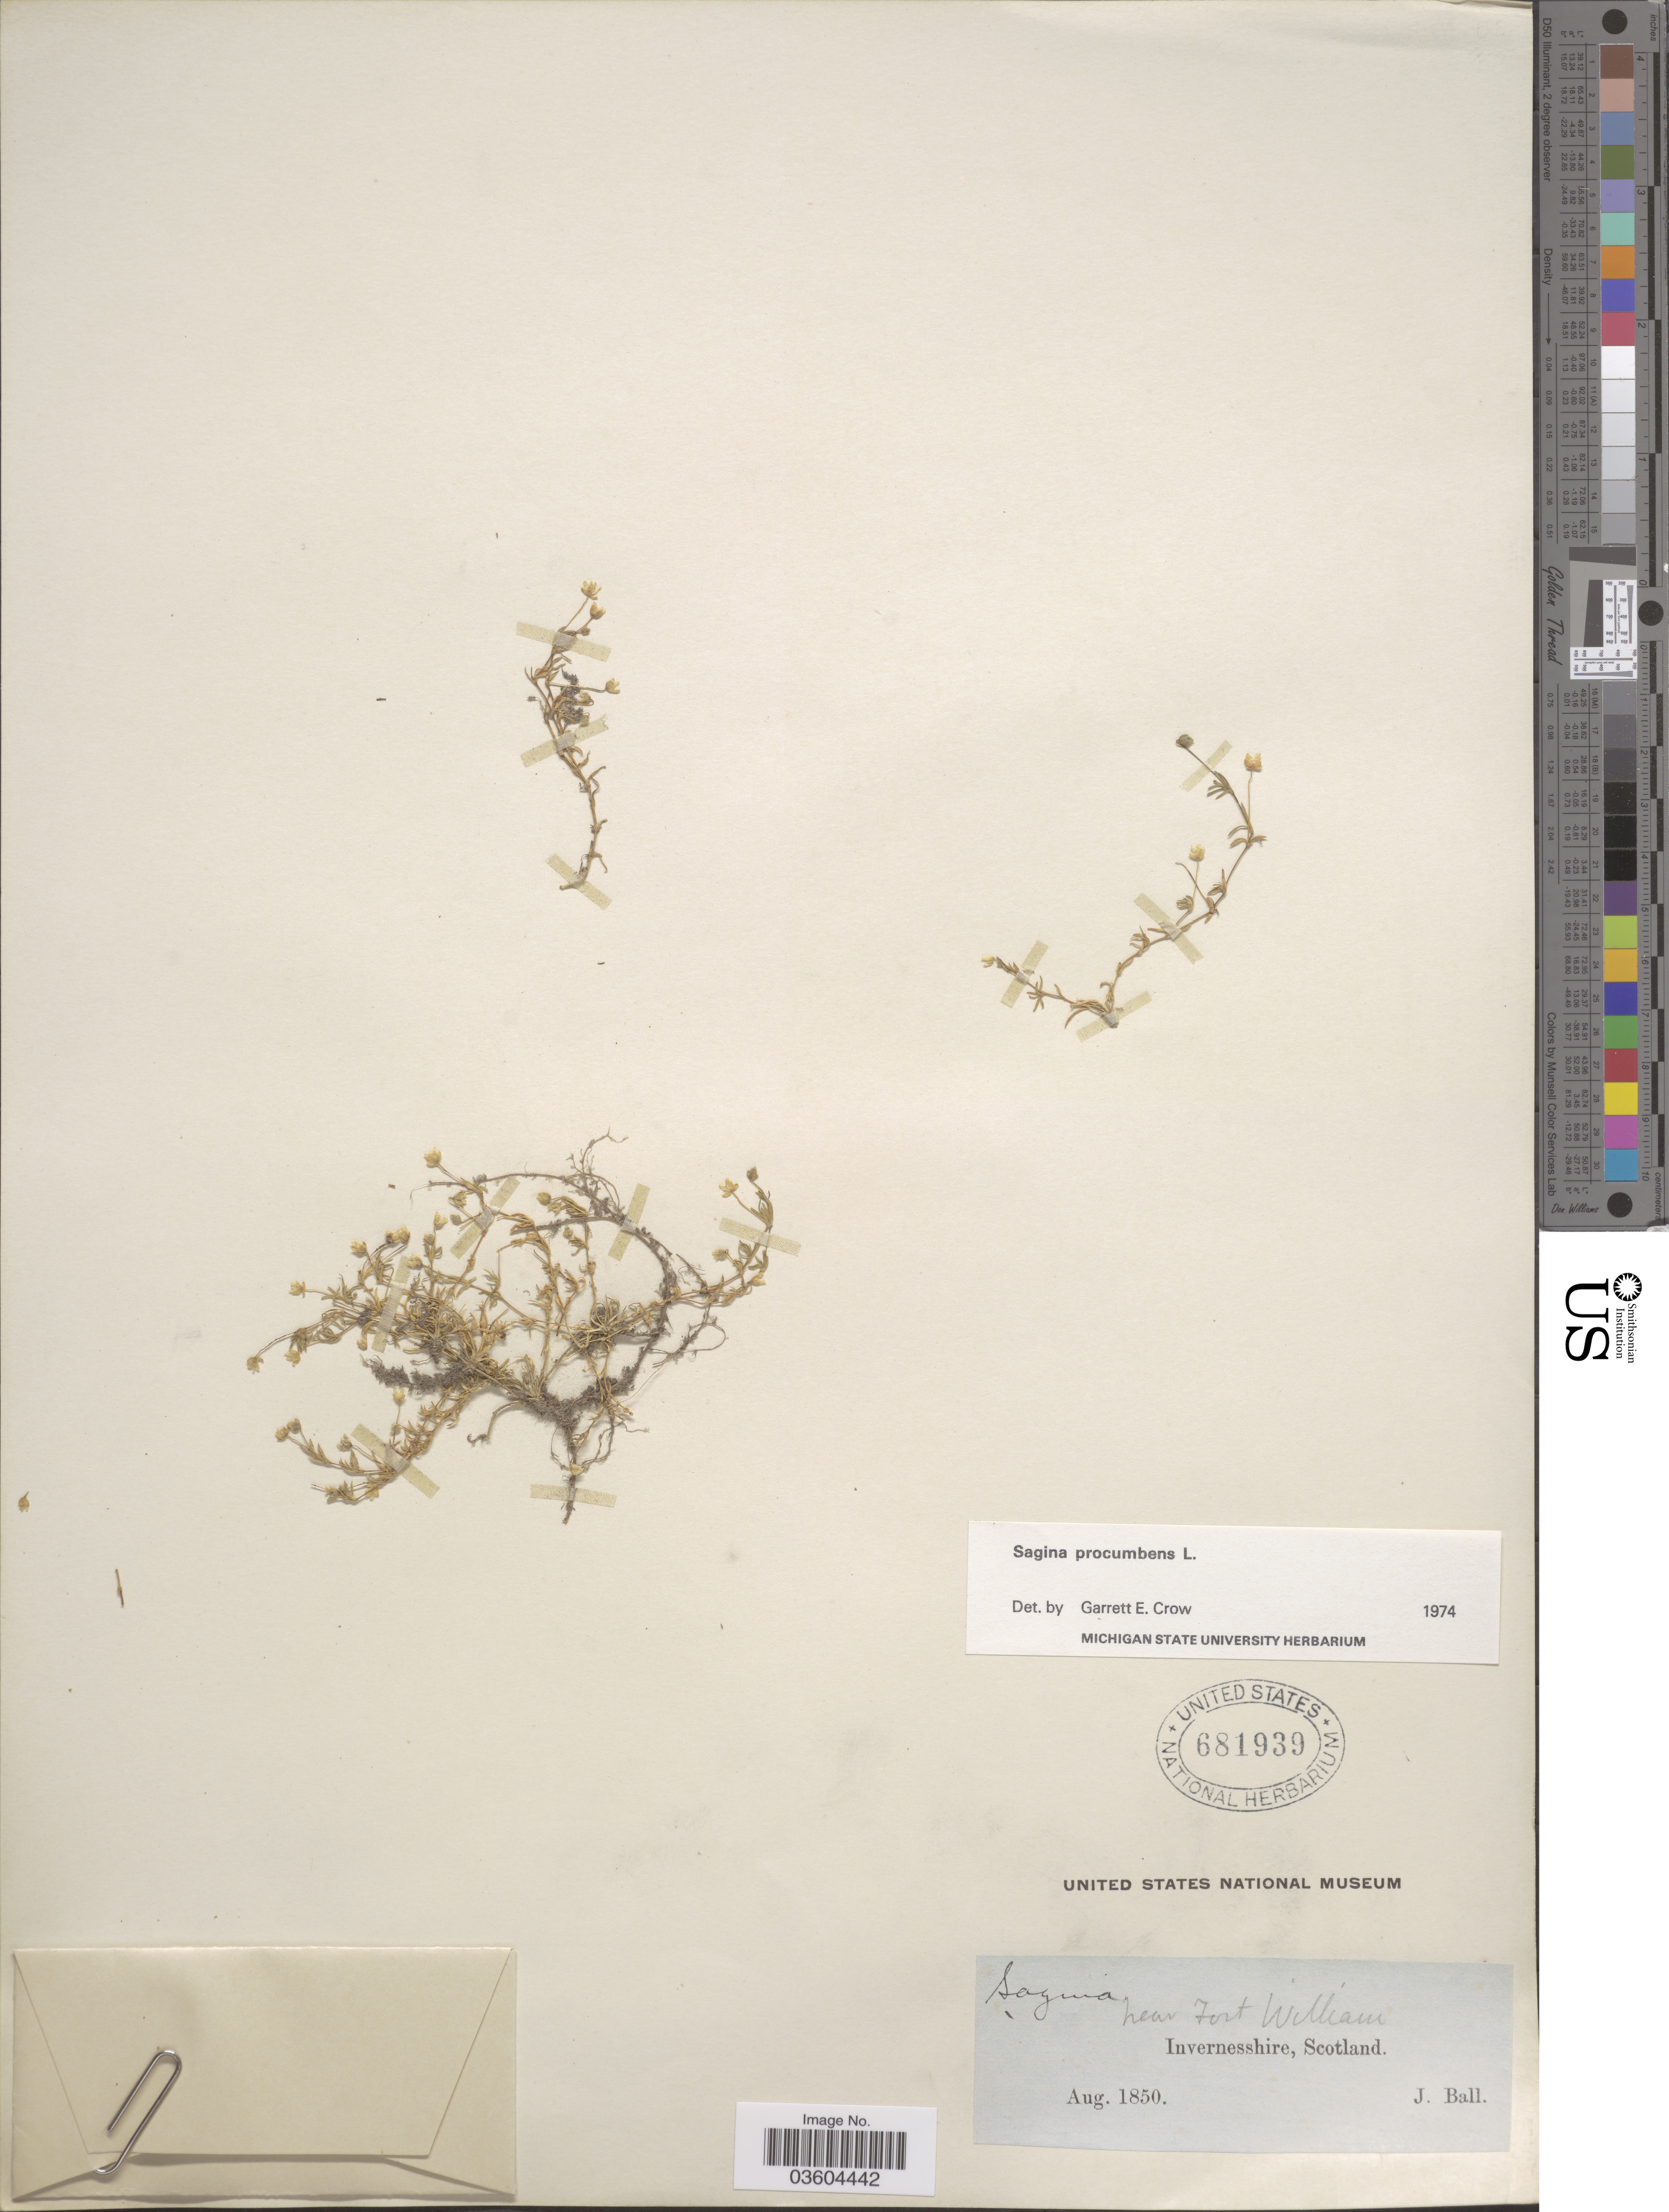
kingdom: Plantae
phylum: Tracheophyta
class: Magnoliopsida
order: Caryophyllales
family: Caryophyllaceae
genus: Sagina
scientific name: Sagina procumbens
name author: L.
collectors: J. Ball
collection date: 1850-08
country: United Kingdom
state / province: Scotland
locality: Near Fort William. Invernesshire.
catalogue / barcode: US 681939